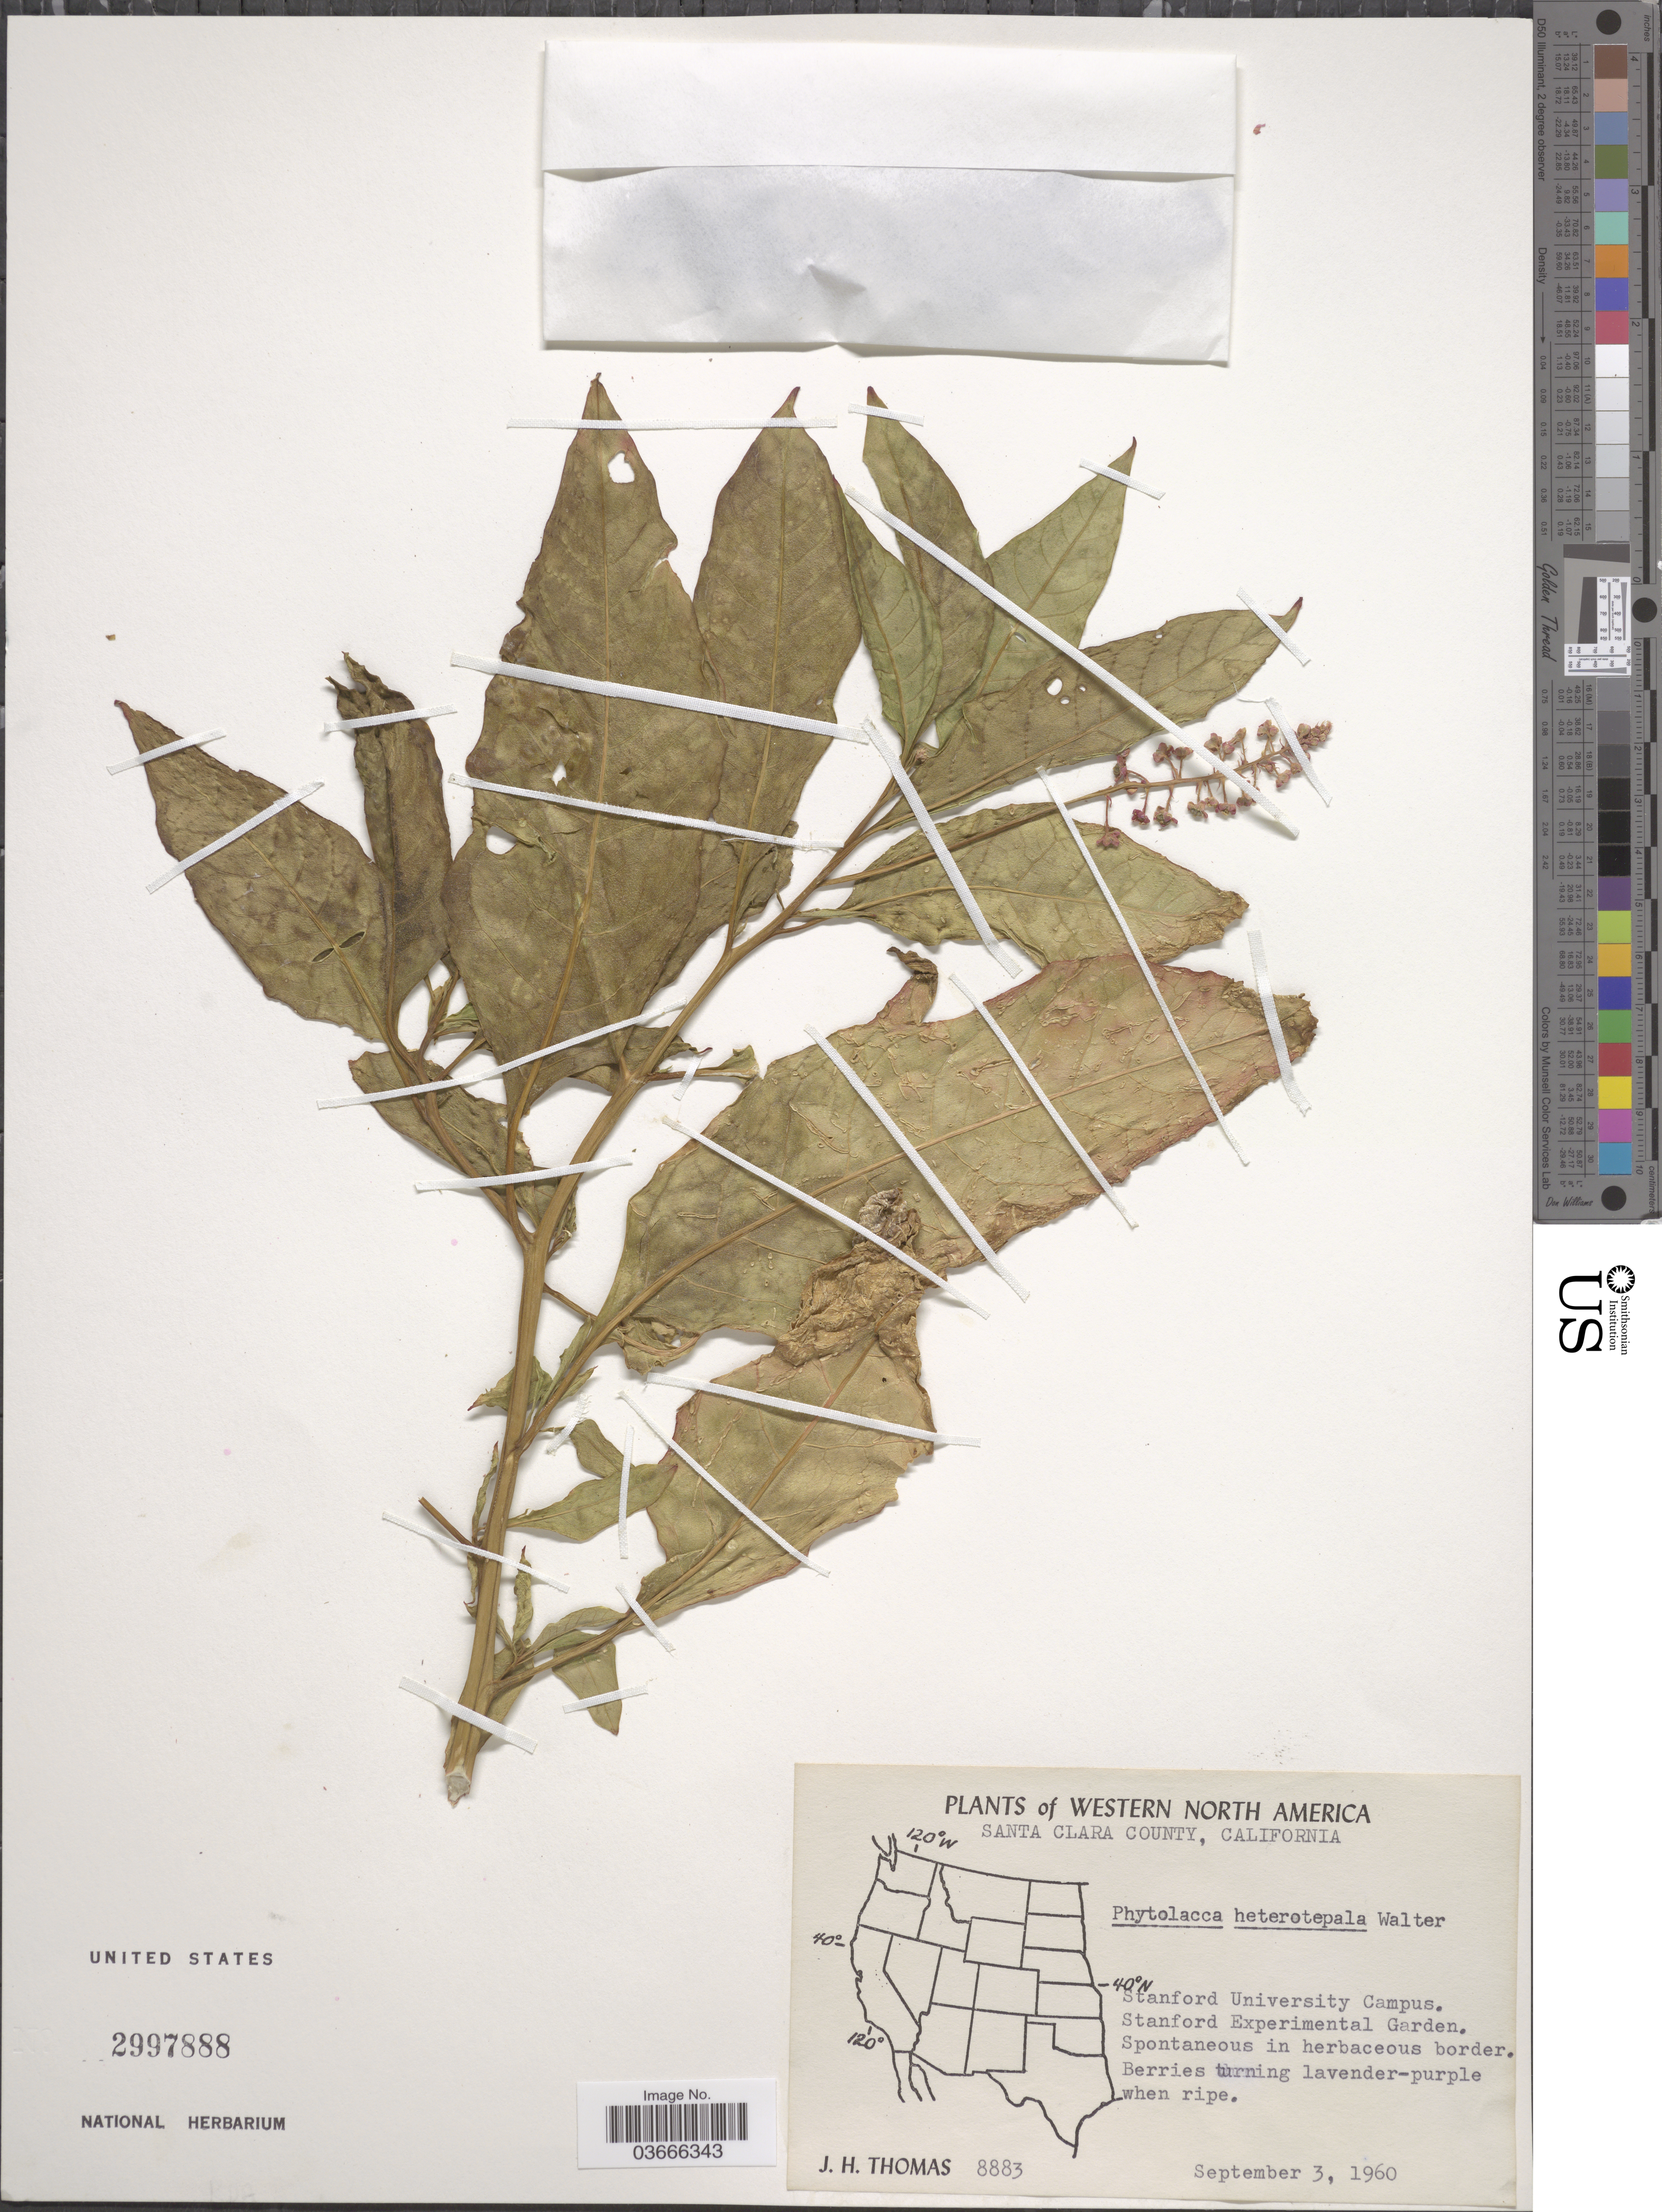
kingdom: Plantae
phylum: Tracheophyta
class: Magnoliopsida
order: Caryophyllales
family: Phytolaccaceae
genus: Phytolacca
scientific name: Phytolacca heterotepala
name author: H. Walter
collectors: J. H. Thomas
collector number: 8883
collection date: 1960-09-03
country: United States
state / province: California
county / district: Santa Clara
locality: Western North America. Santa Clara County. Stanford University Campus. Stanford Experimental Garden.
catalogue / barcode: US 2997888